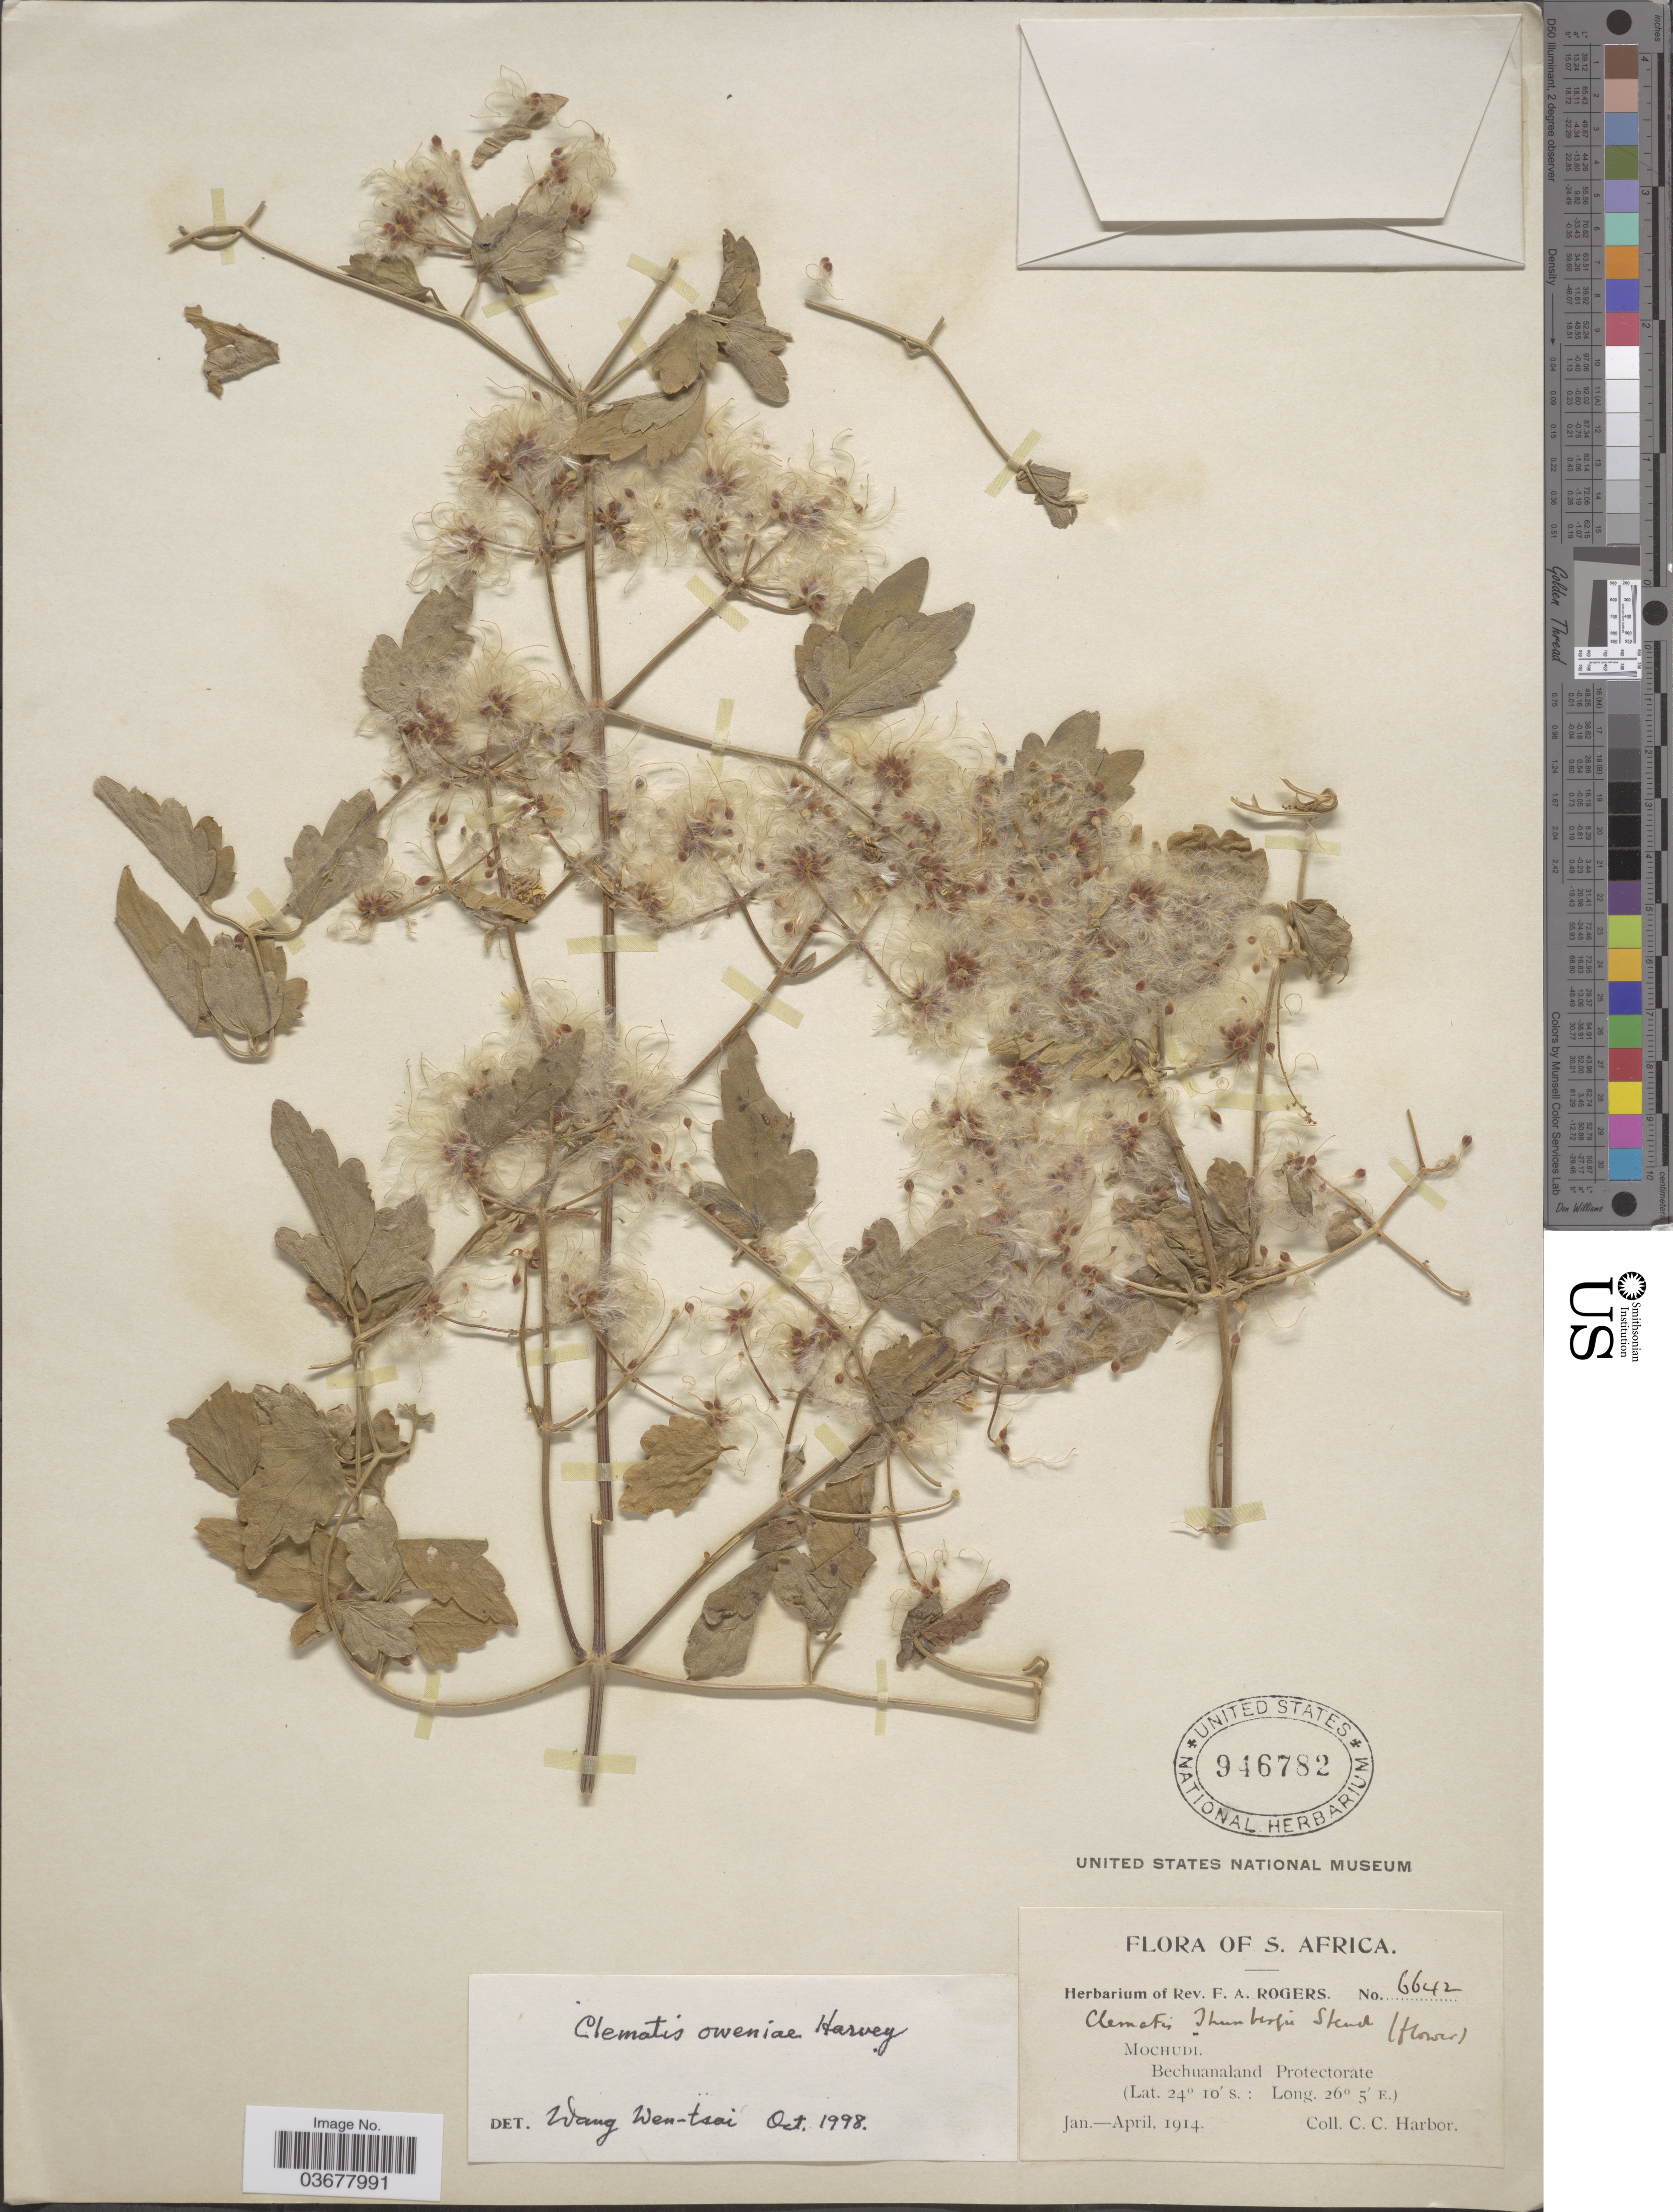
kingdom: Plantae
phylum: Tracheophyta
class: Magnoliopsida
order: Ranunculales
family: Ranunculaceae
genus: Clematis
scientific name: Clematis oweniae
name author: Harv.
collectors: C. Harbor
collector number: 6642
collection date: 1914-01/1914-04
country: Botswana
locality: S. Africa. Mochudi. Bechuanaland Protectorate.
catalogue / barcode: US 946782